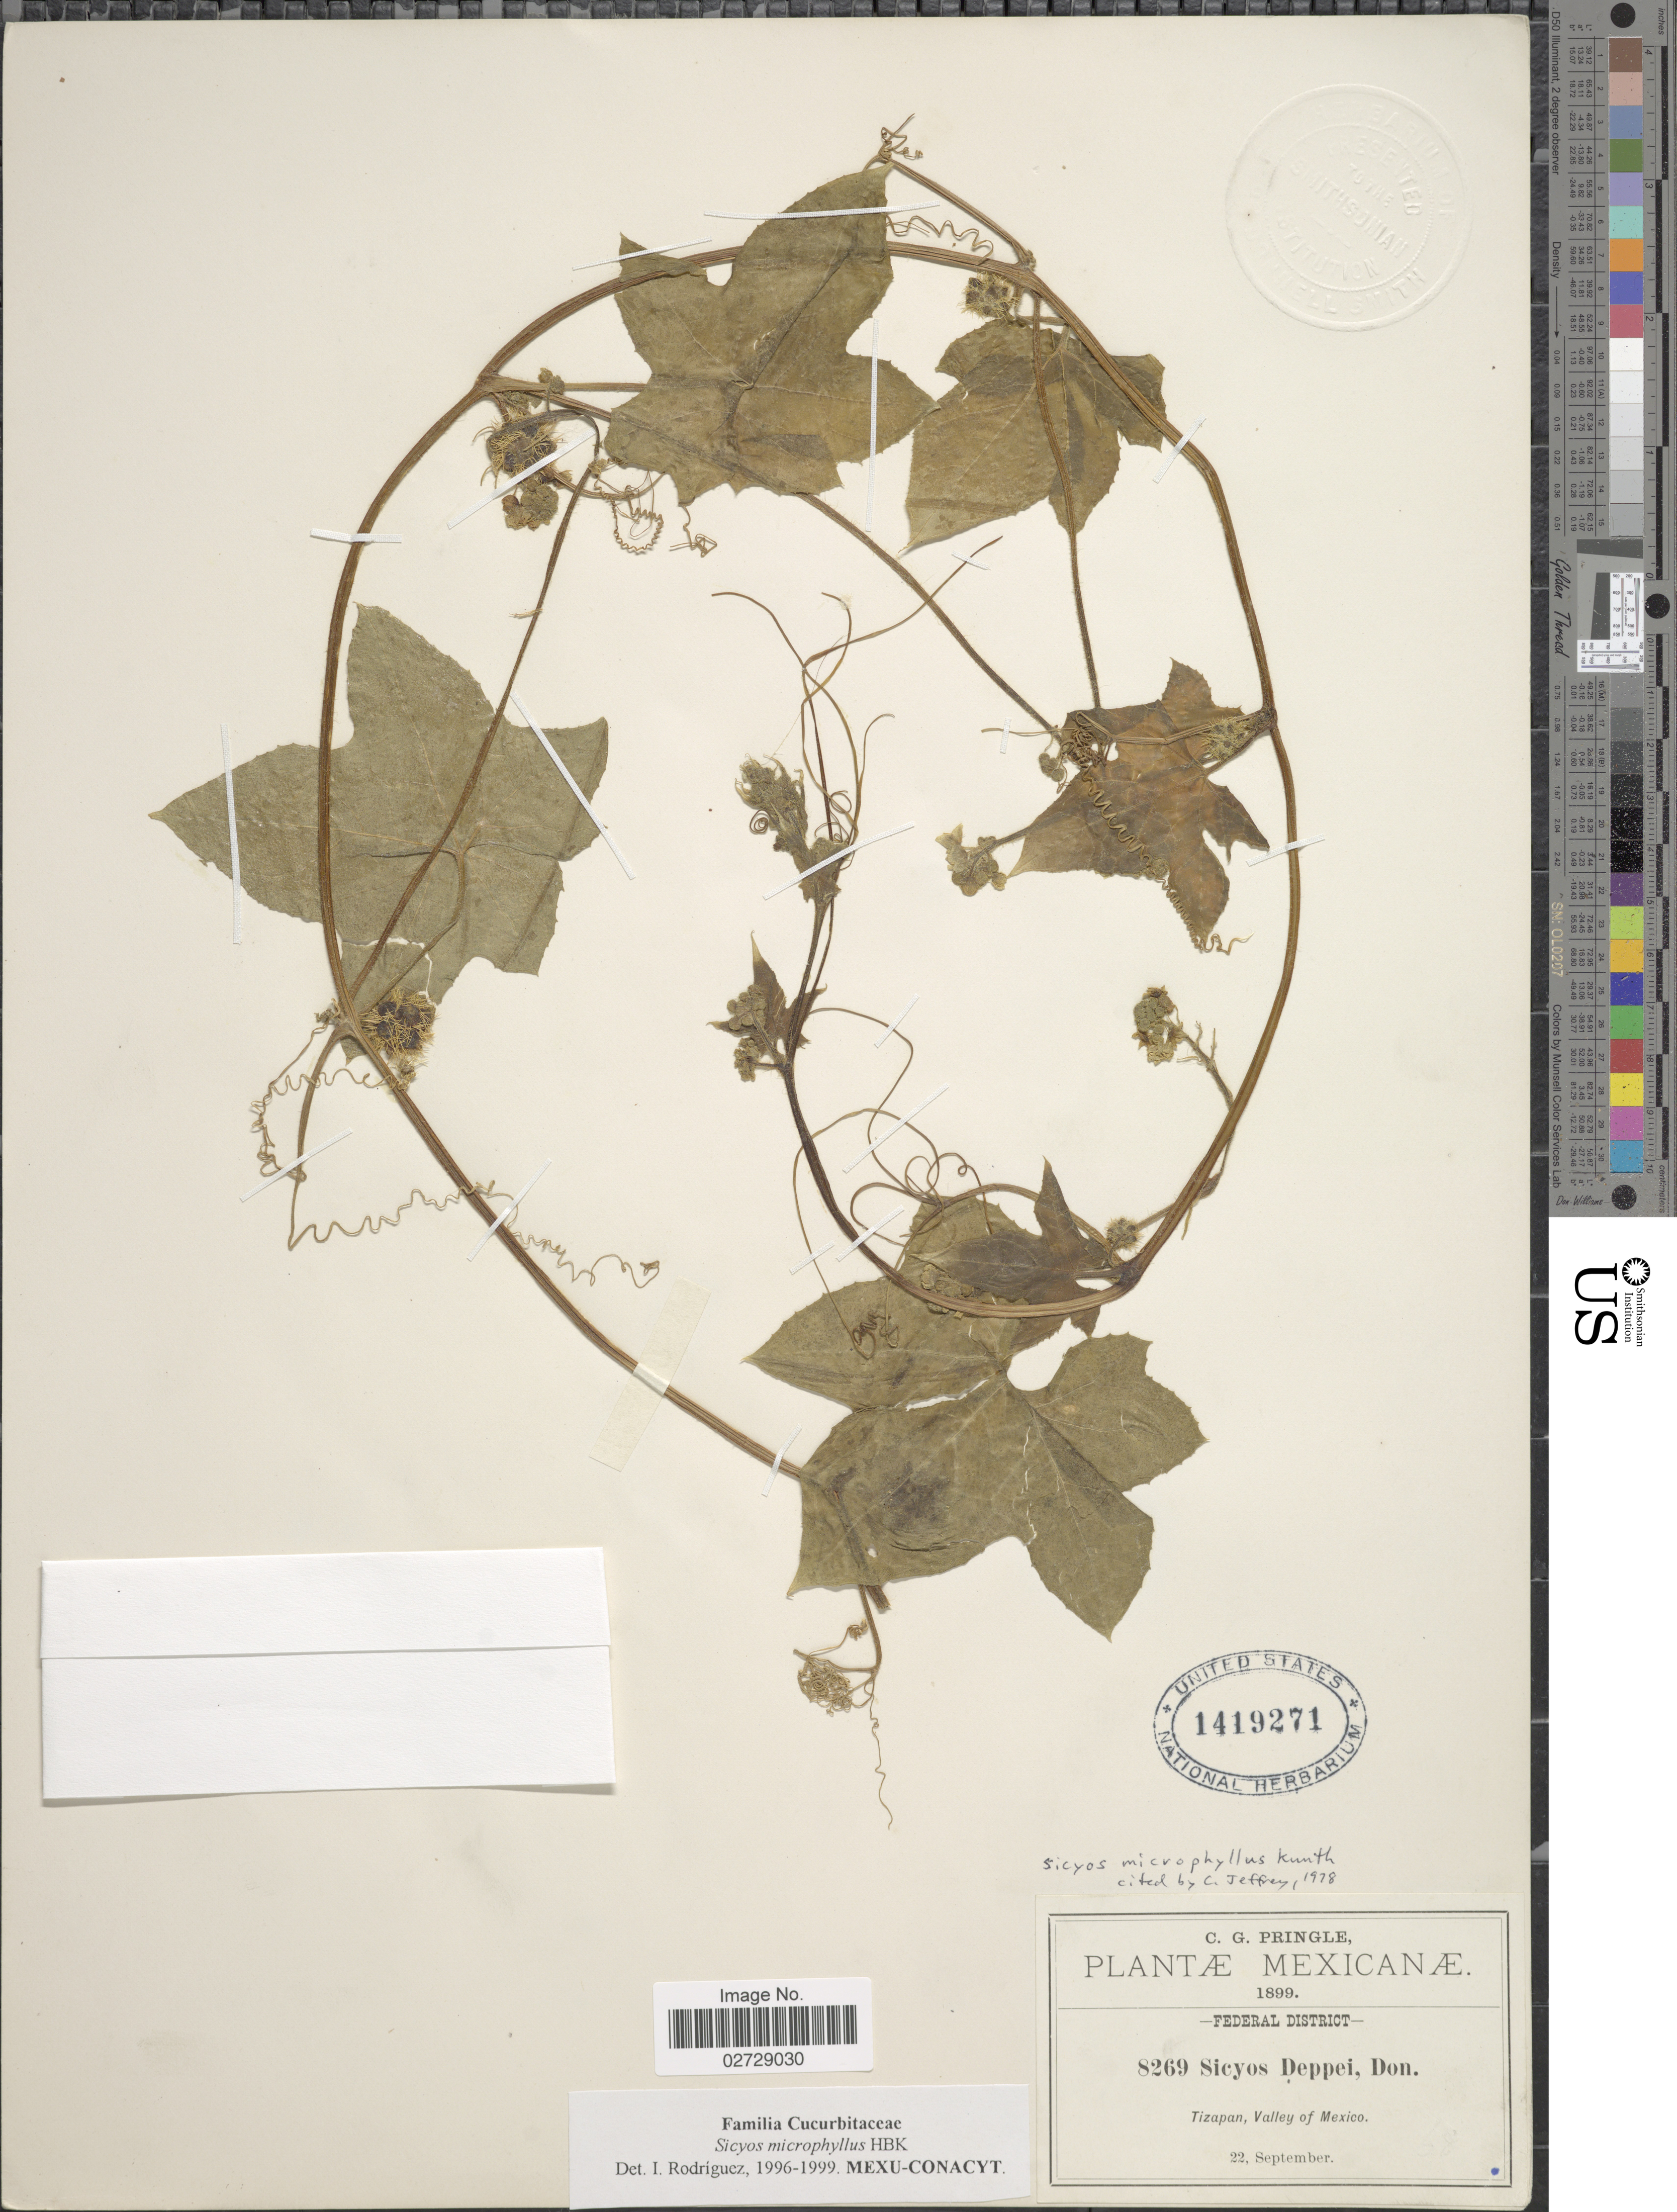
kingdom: Plantae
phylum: Tracheophyta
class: Magnoliopsida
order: Cucurbitales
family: Cucurbitaceae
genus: Sicyos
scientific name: Sicyos microphyllus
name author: Kunth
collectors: C. G. Pringle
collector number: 8269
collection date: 1899-09-22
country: Mexico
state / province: Distrito Federal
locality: Federal District, Tizapan, Valley of Mexico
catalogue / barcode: US 1419271